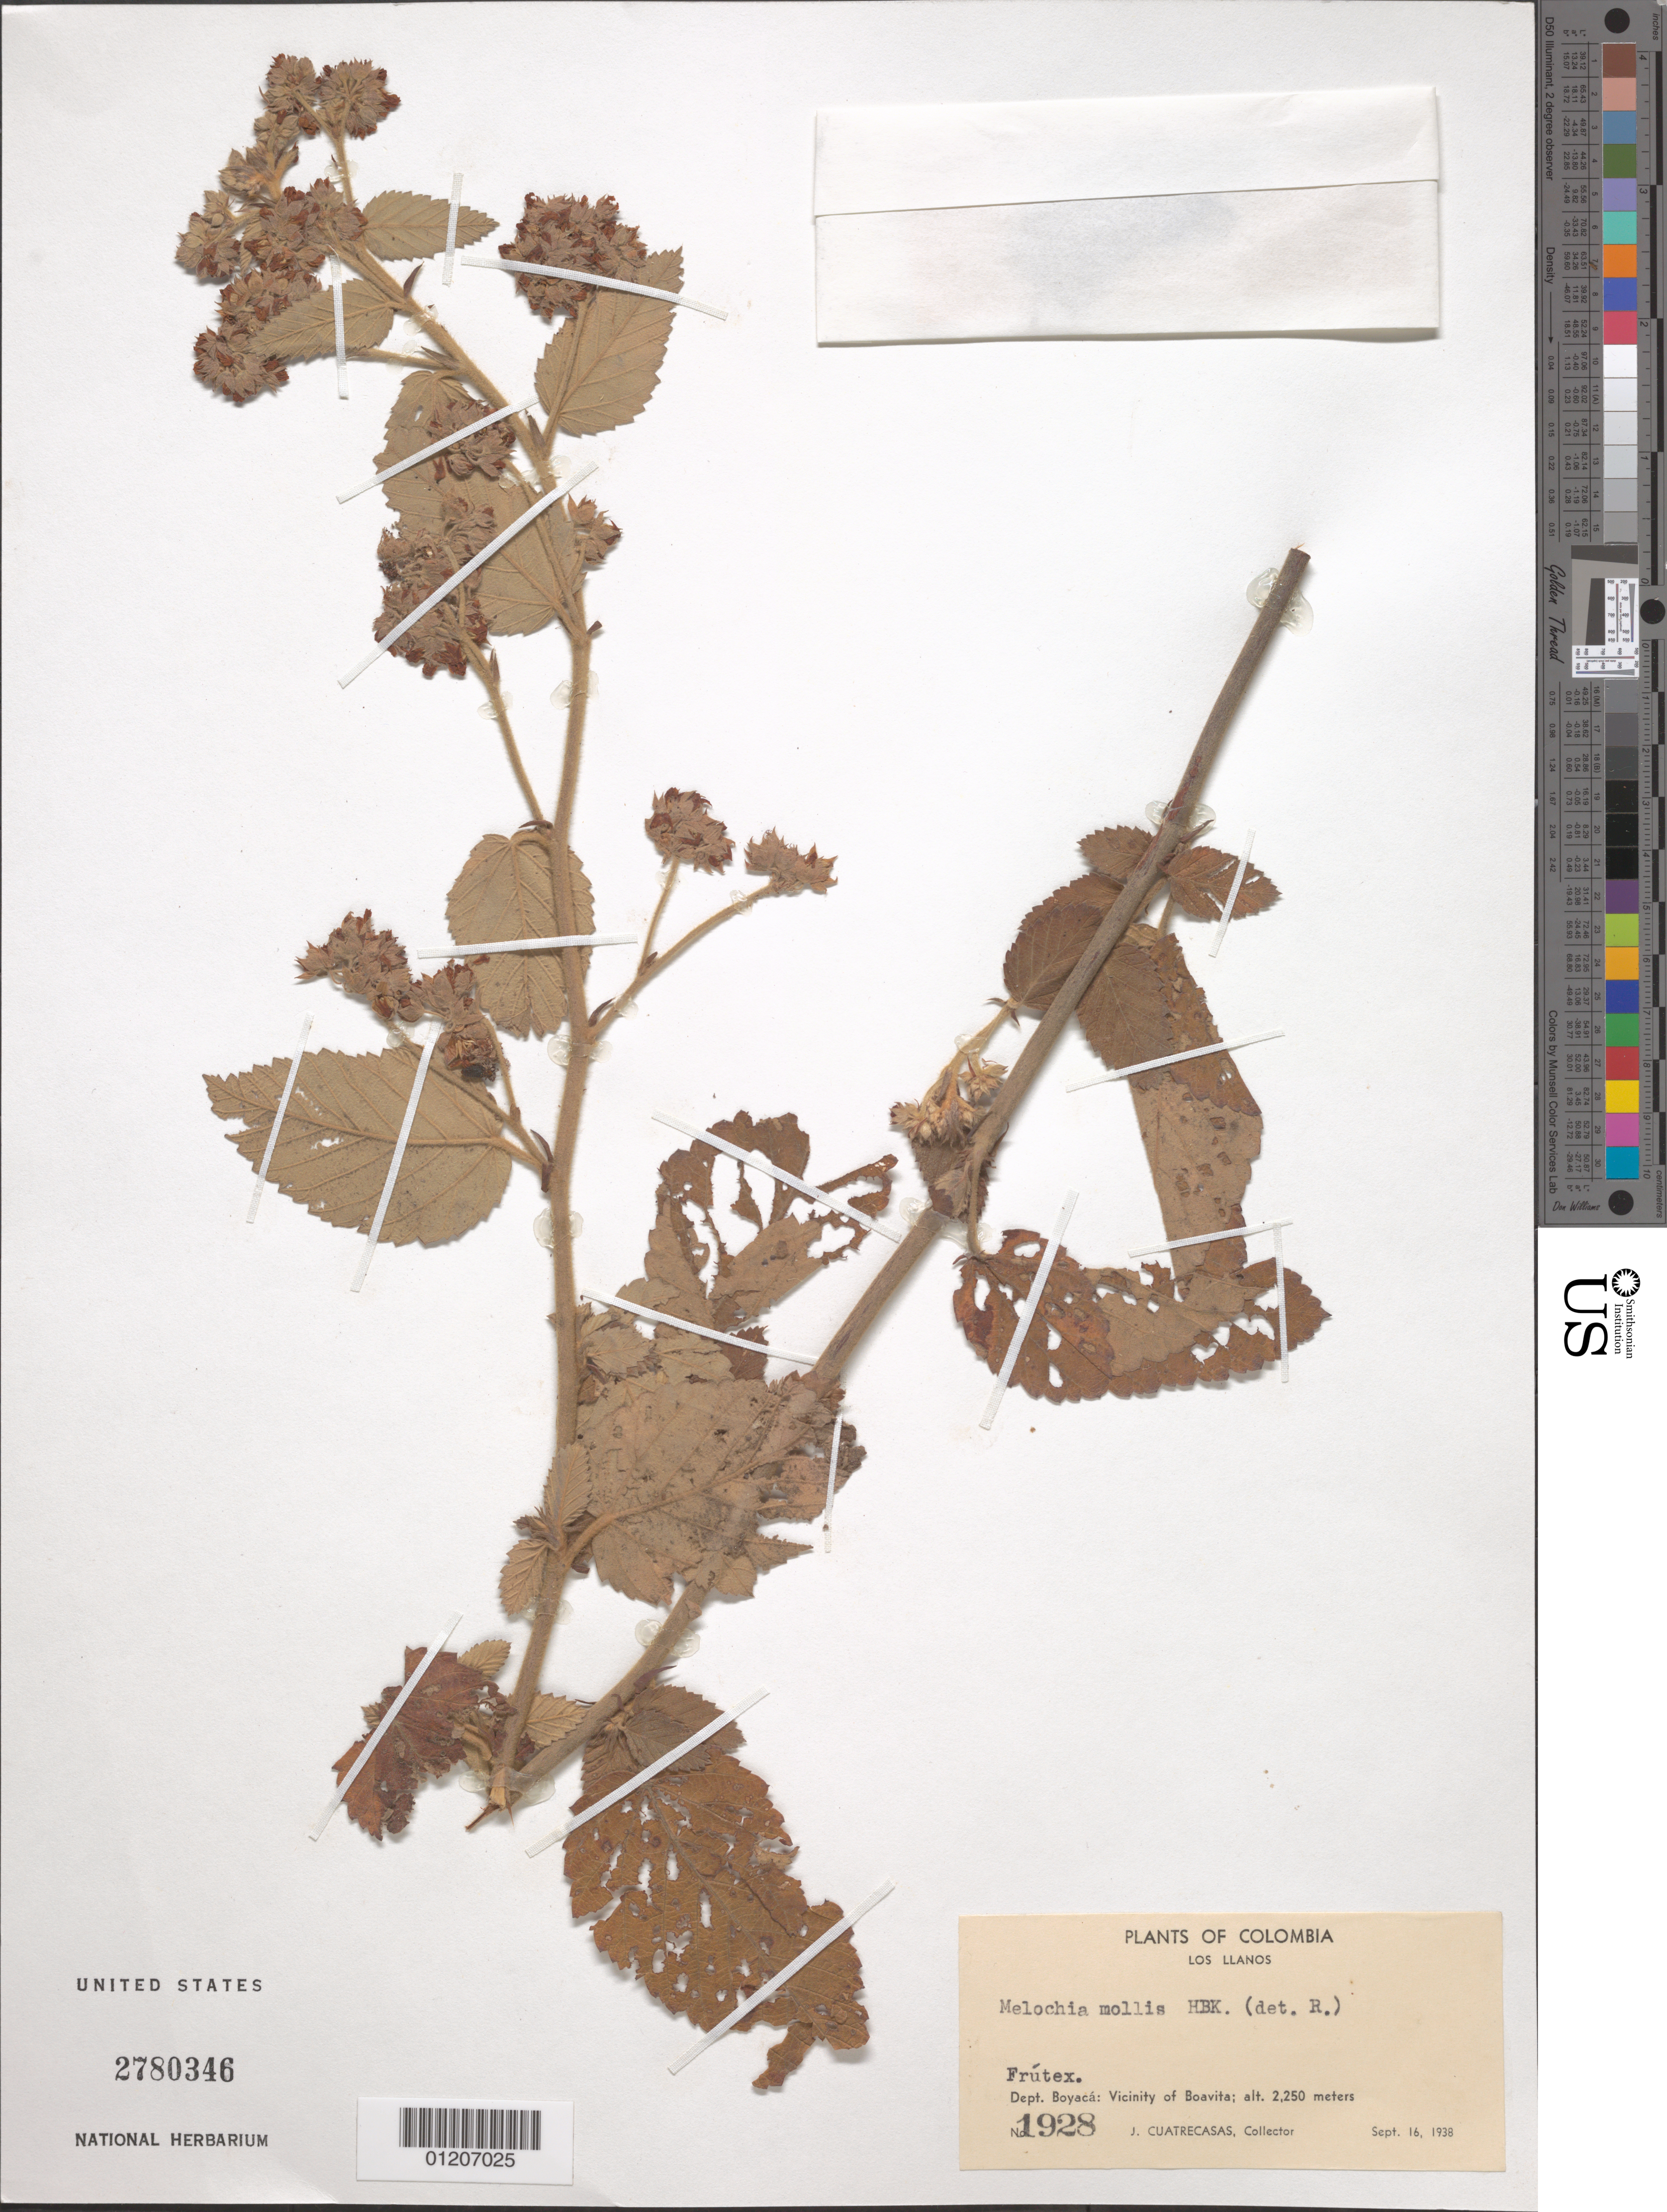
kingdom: Plantae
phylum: Tracheophyta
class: Magnoliopsida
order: Malvales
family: Malvaceae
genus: Melochia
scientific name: Melochia mollis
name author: (Kunth) Triana & Planch.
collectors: J. Cuatrecasas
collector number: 1928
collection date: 1938-09-16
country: Colombia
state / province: Boyacá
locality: Los Llanos. Dept. Boyacá: Vicinity of Boavita.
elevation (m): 2250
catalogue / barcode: US 2780346